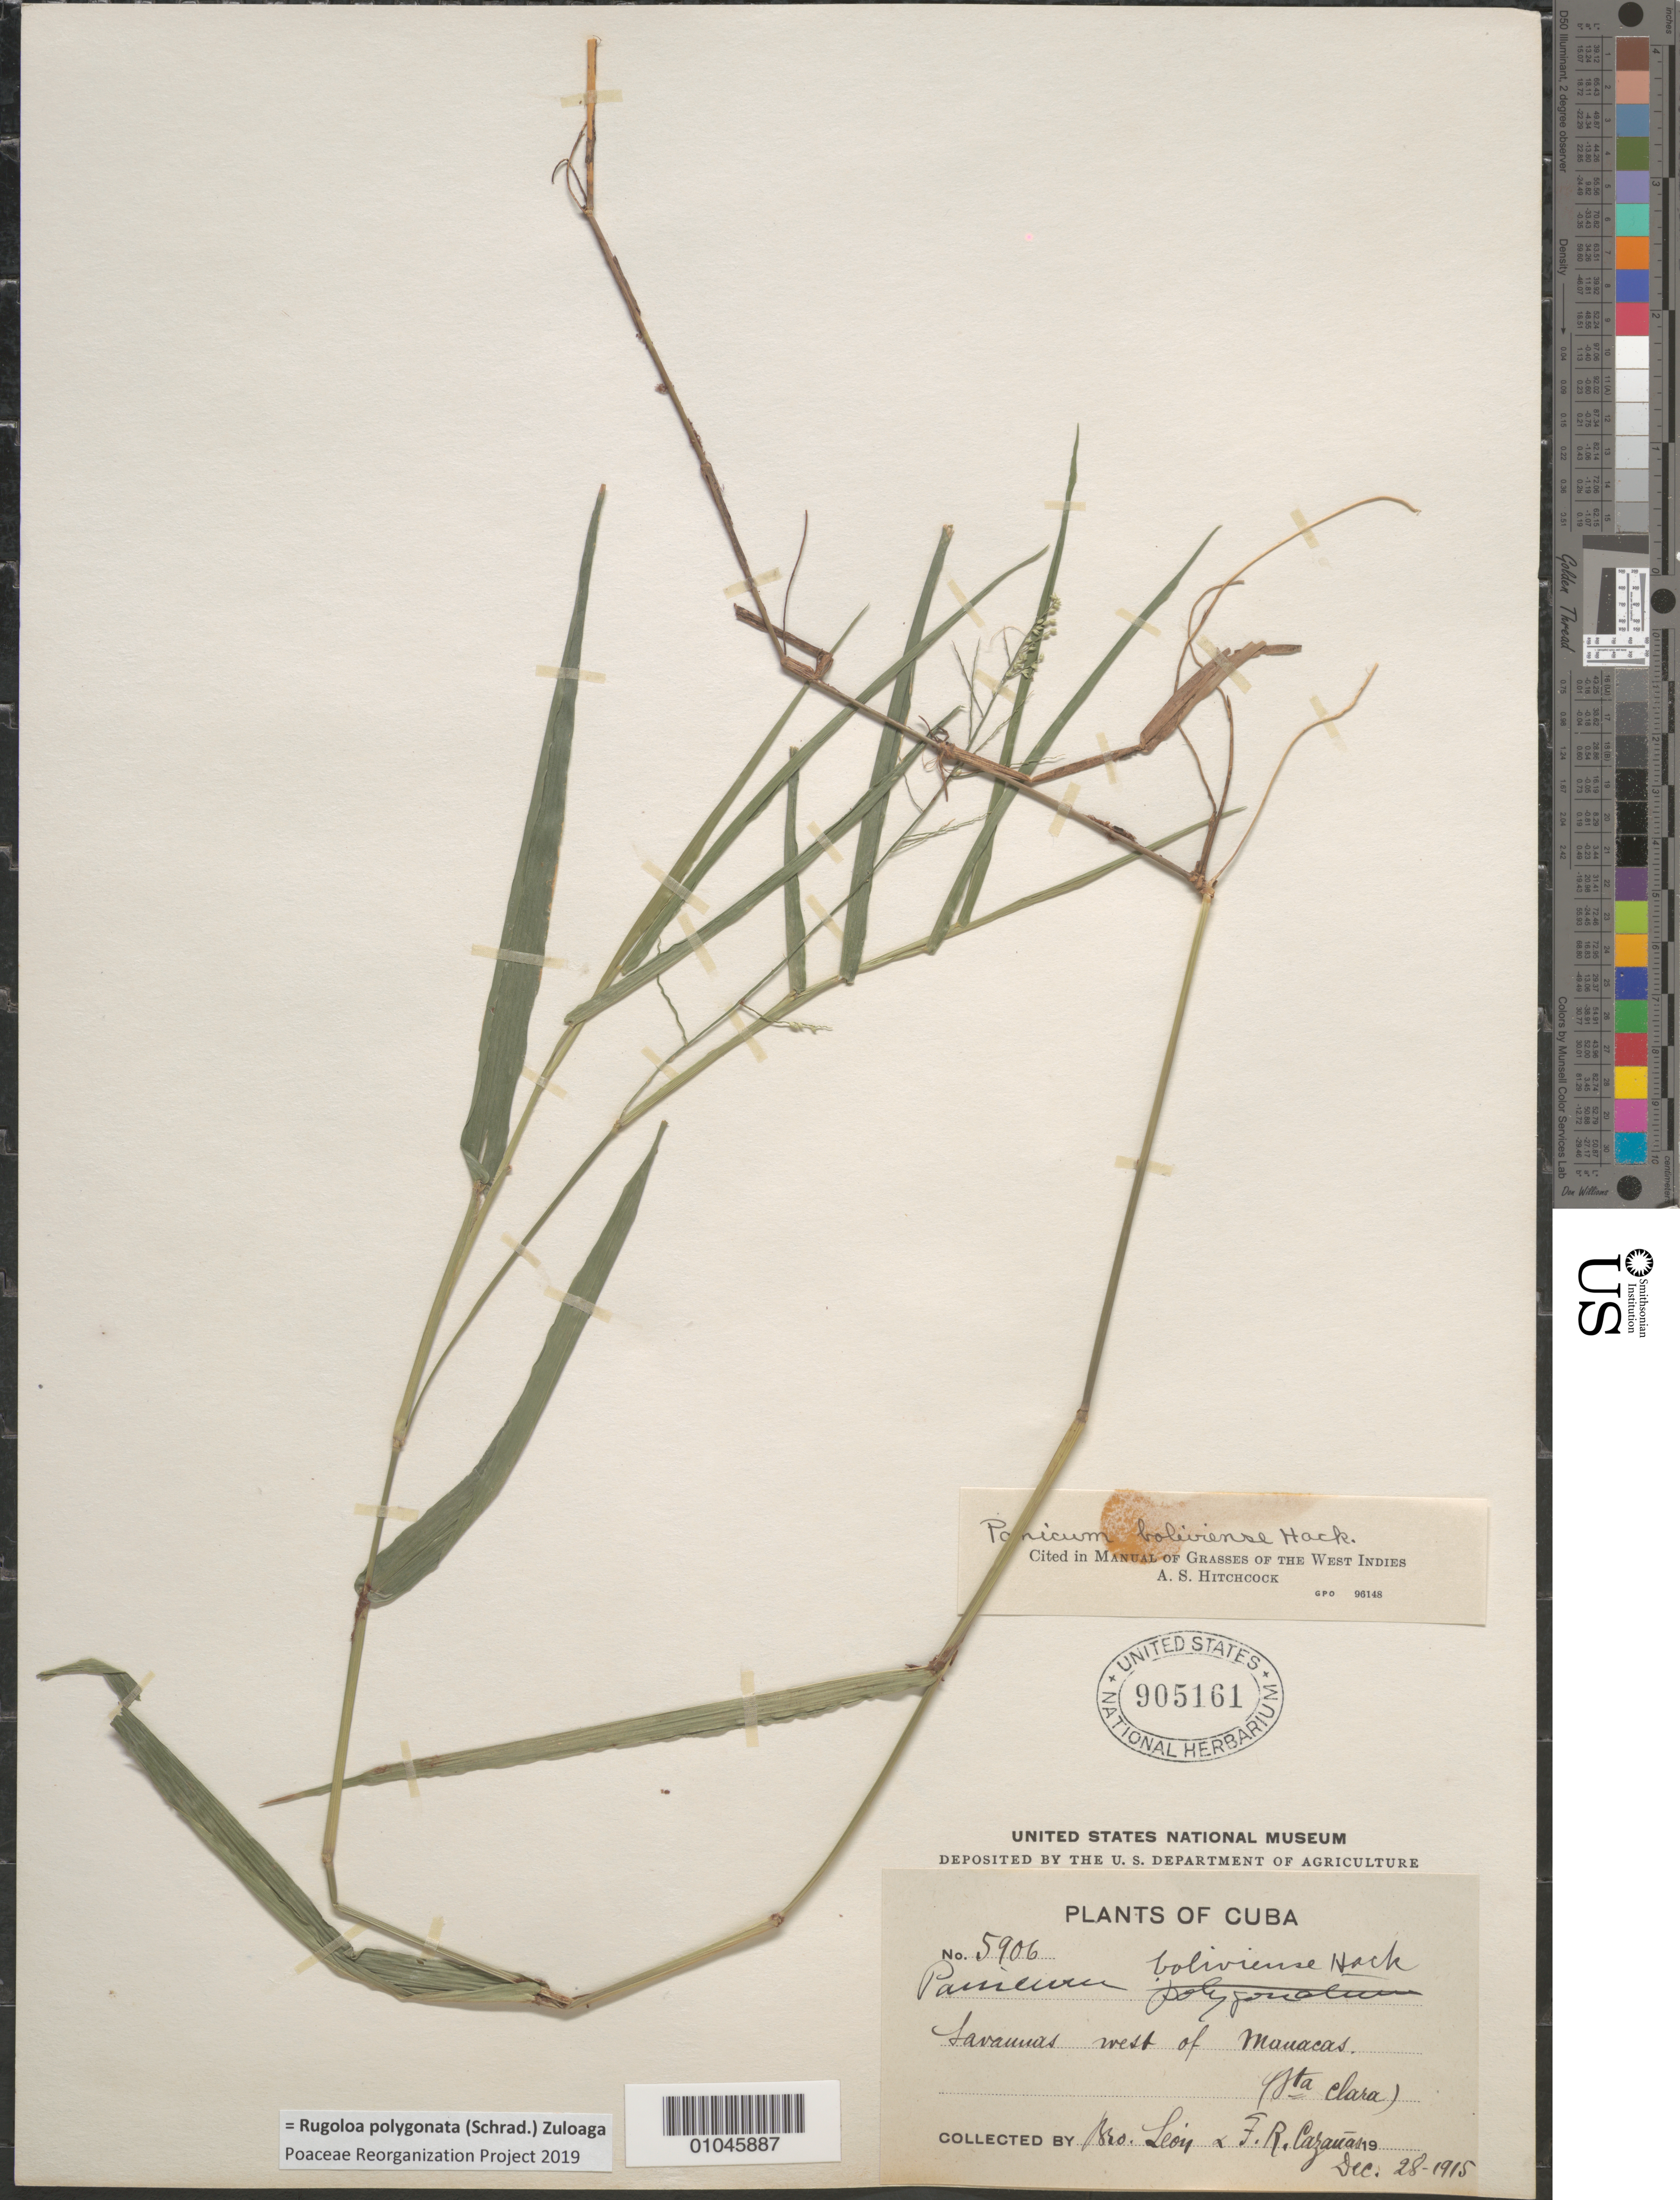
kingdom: Plantae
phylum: Tracheophyta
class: Liliopsida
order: Poales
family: Poaceae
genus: Panicum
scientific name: Panicum boliviense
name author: Hack.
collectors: Bro. León & F. Cazauas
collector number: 5906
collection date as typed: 28 Dec 1915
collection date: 1915-12-28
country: Cuba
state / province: Villa Clara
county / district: Santa Clara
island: Cuba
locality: Savannas W of Mauacas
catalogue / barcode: US 905161